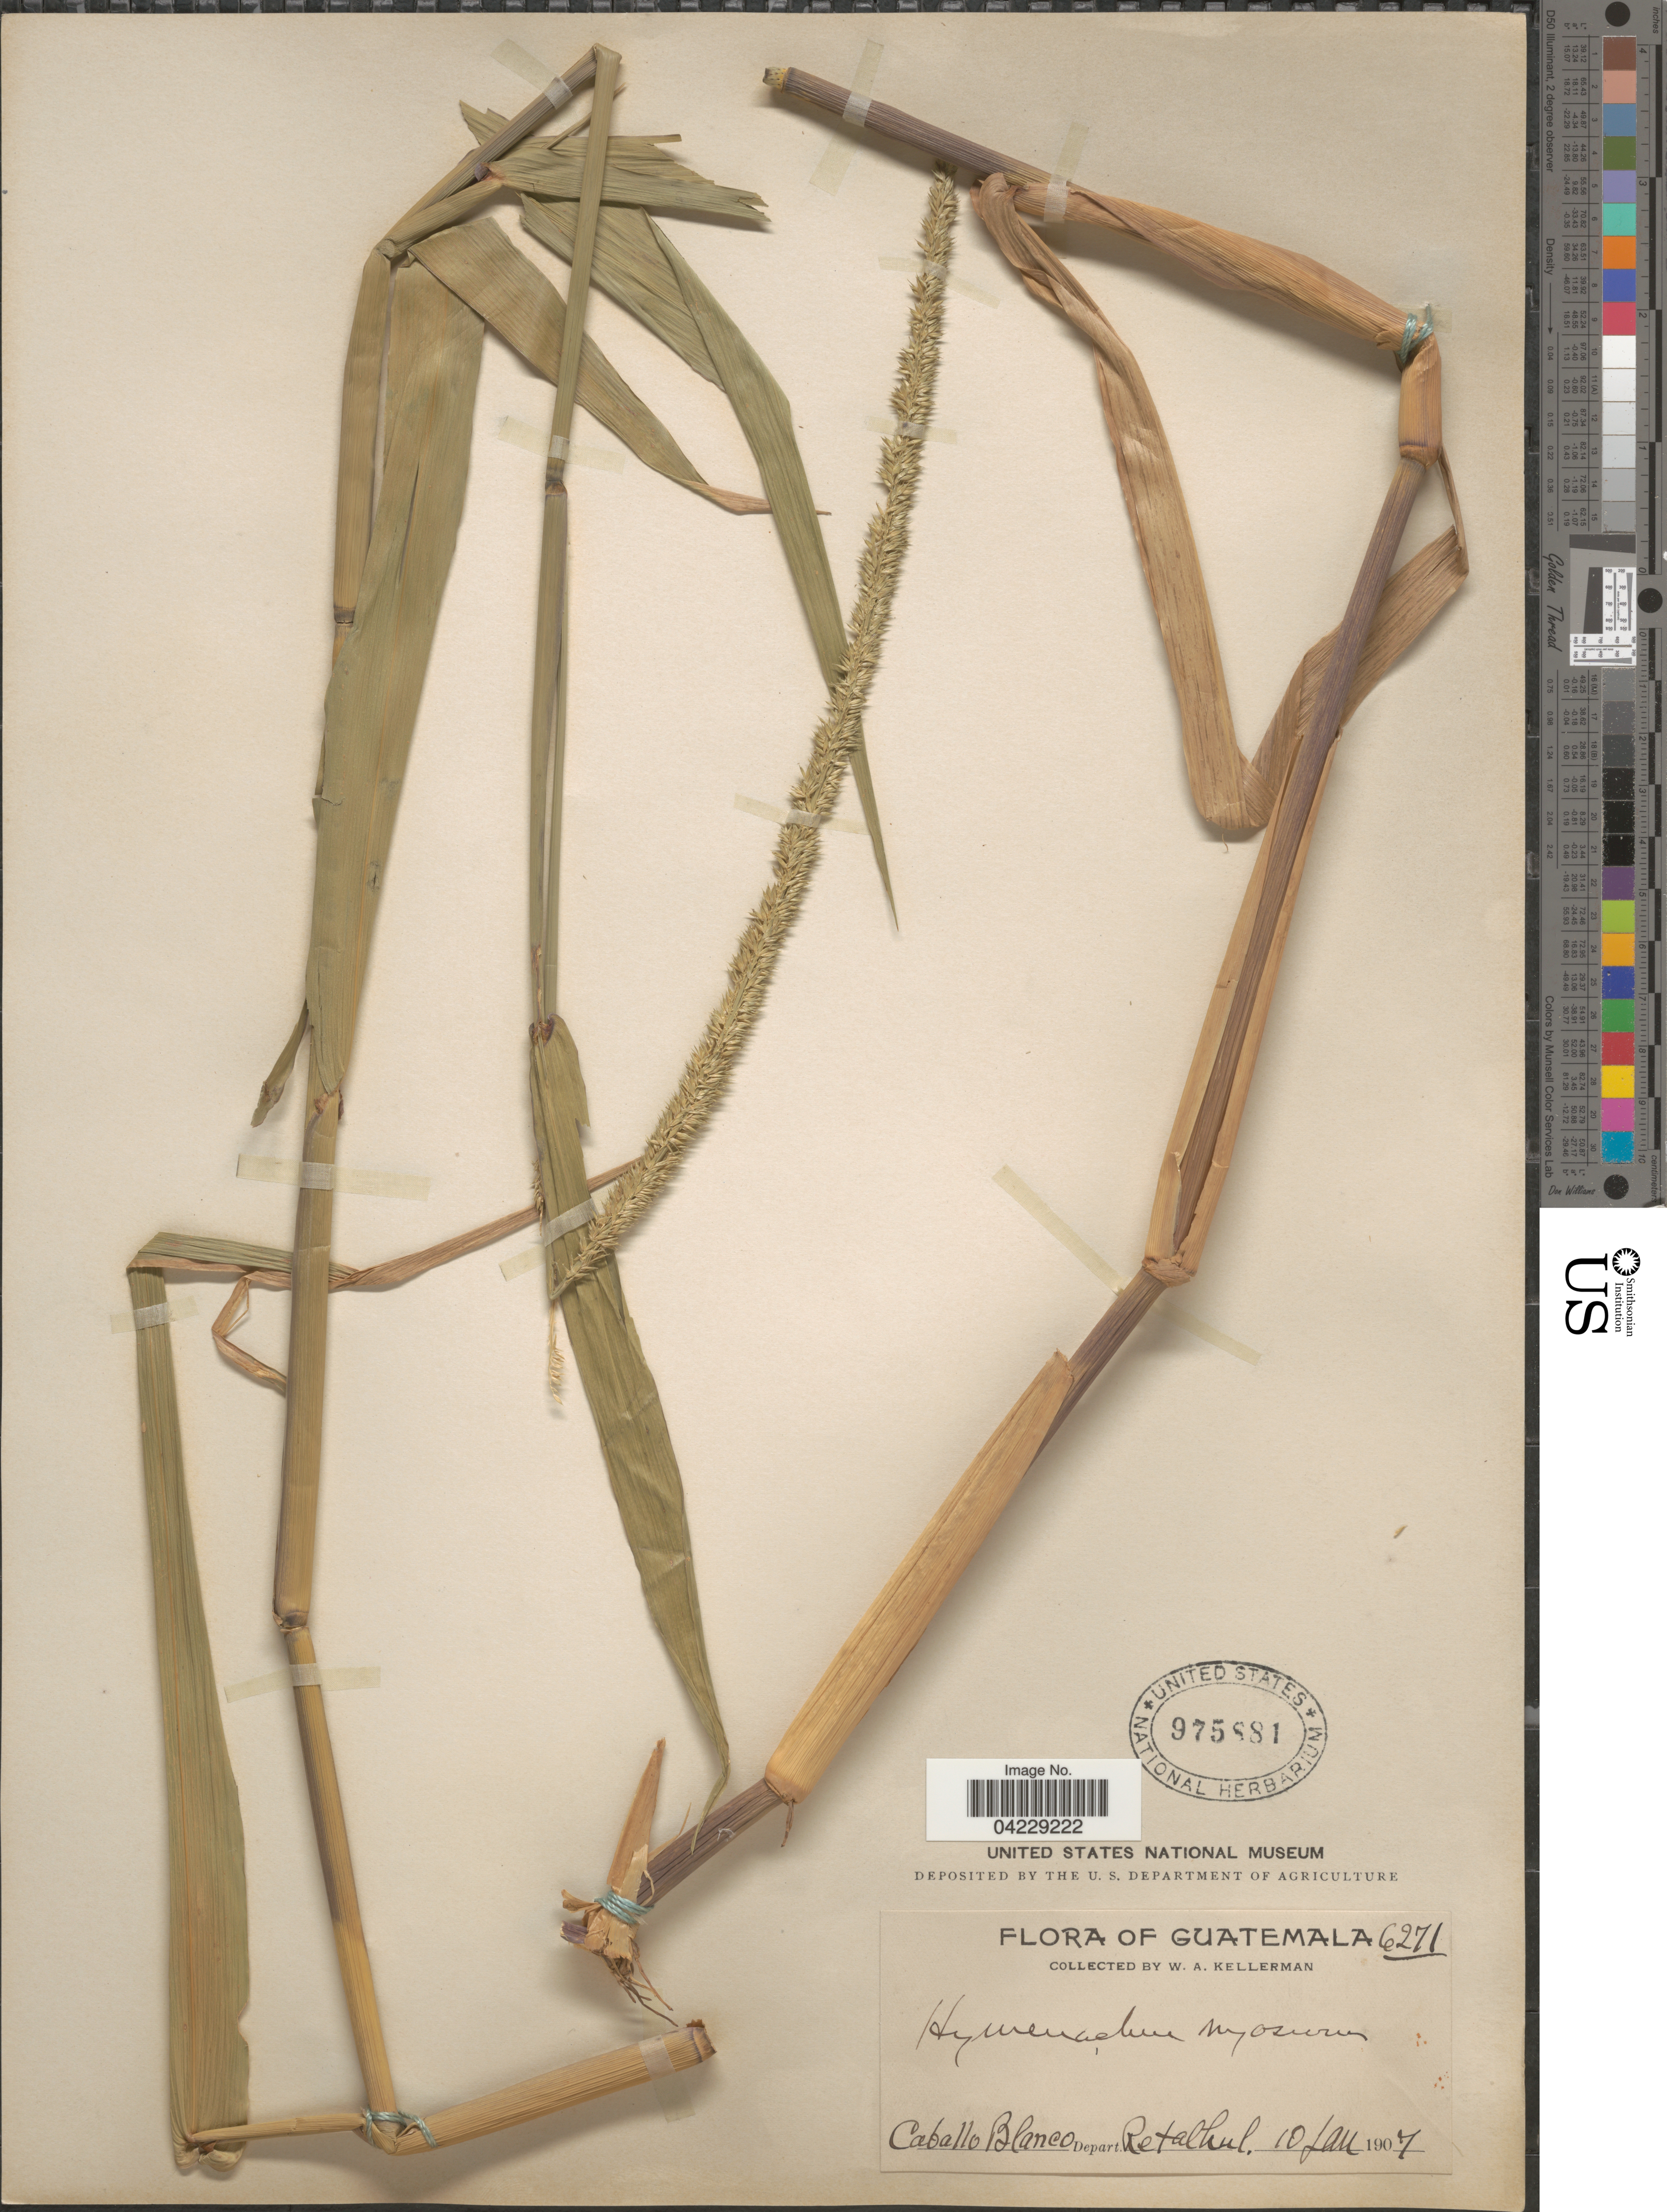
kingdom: Plantae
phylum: Tracheophyta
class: Liliopsida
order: Poales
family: Poaceae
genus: Hymenachne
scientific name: Hymenachne amplexicaulis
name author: (Rudge) Nees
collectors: W. Kellerman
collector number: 6271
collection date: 1907-01-10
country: Guatemala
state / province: Retalhuleu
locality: Caballo Blanco. Depart. Retalhul.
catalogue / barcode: US 975881